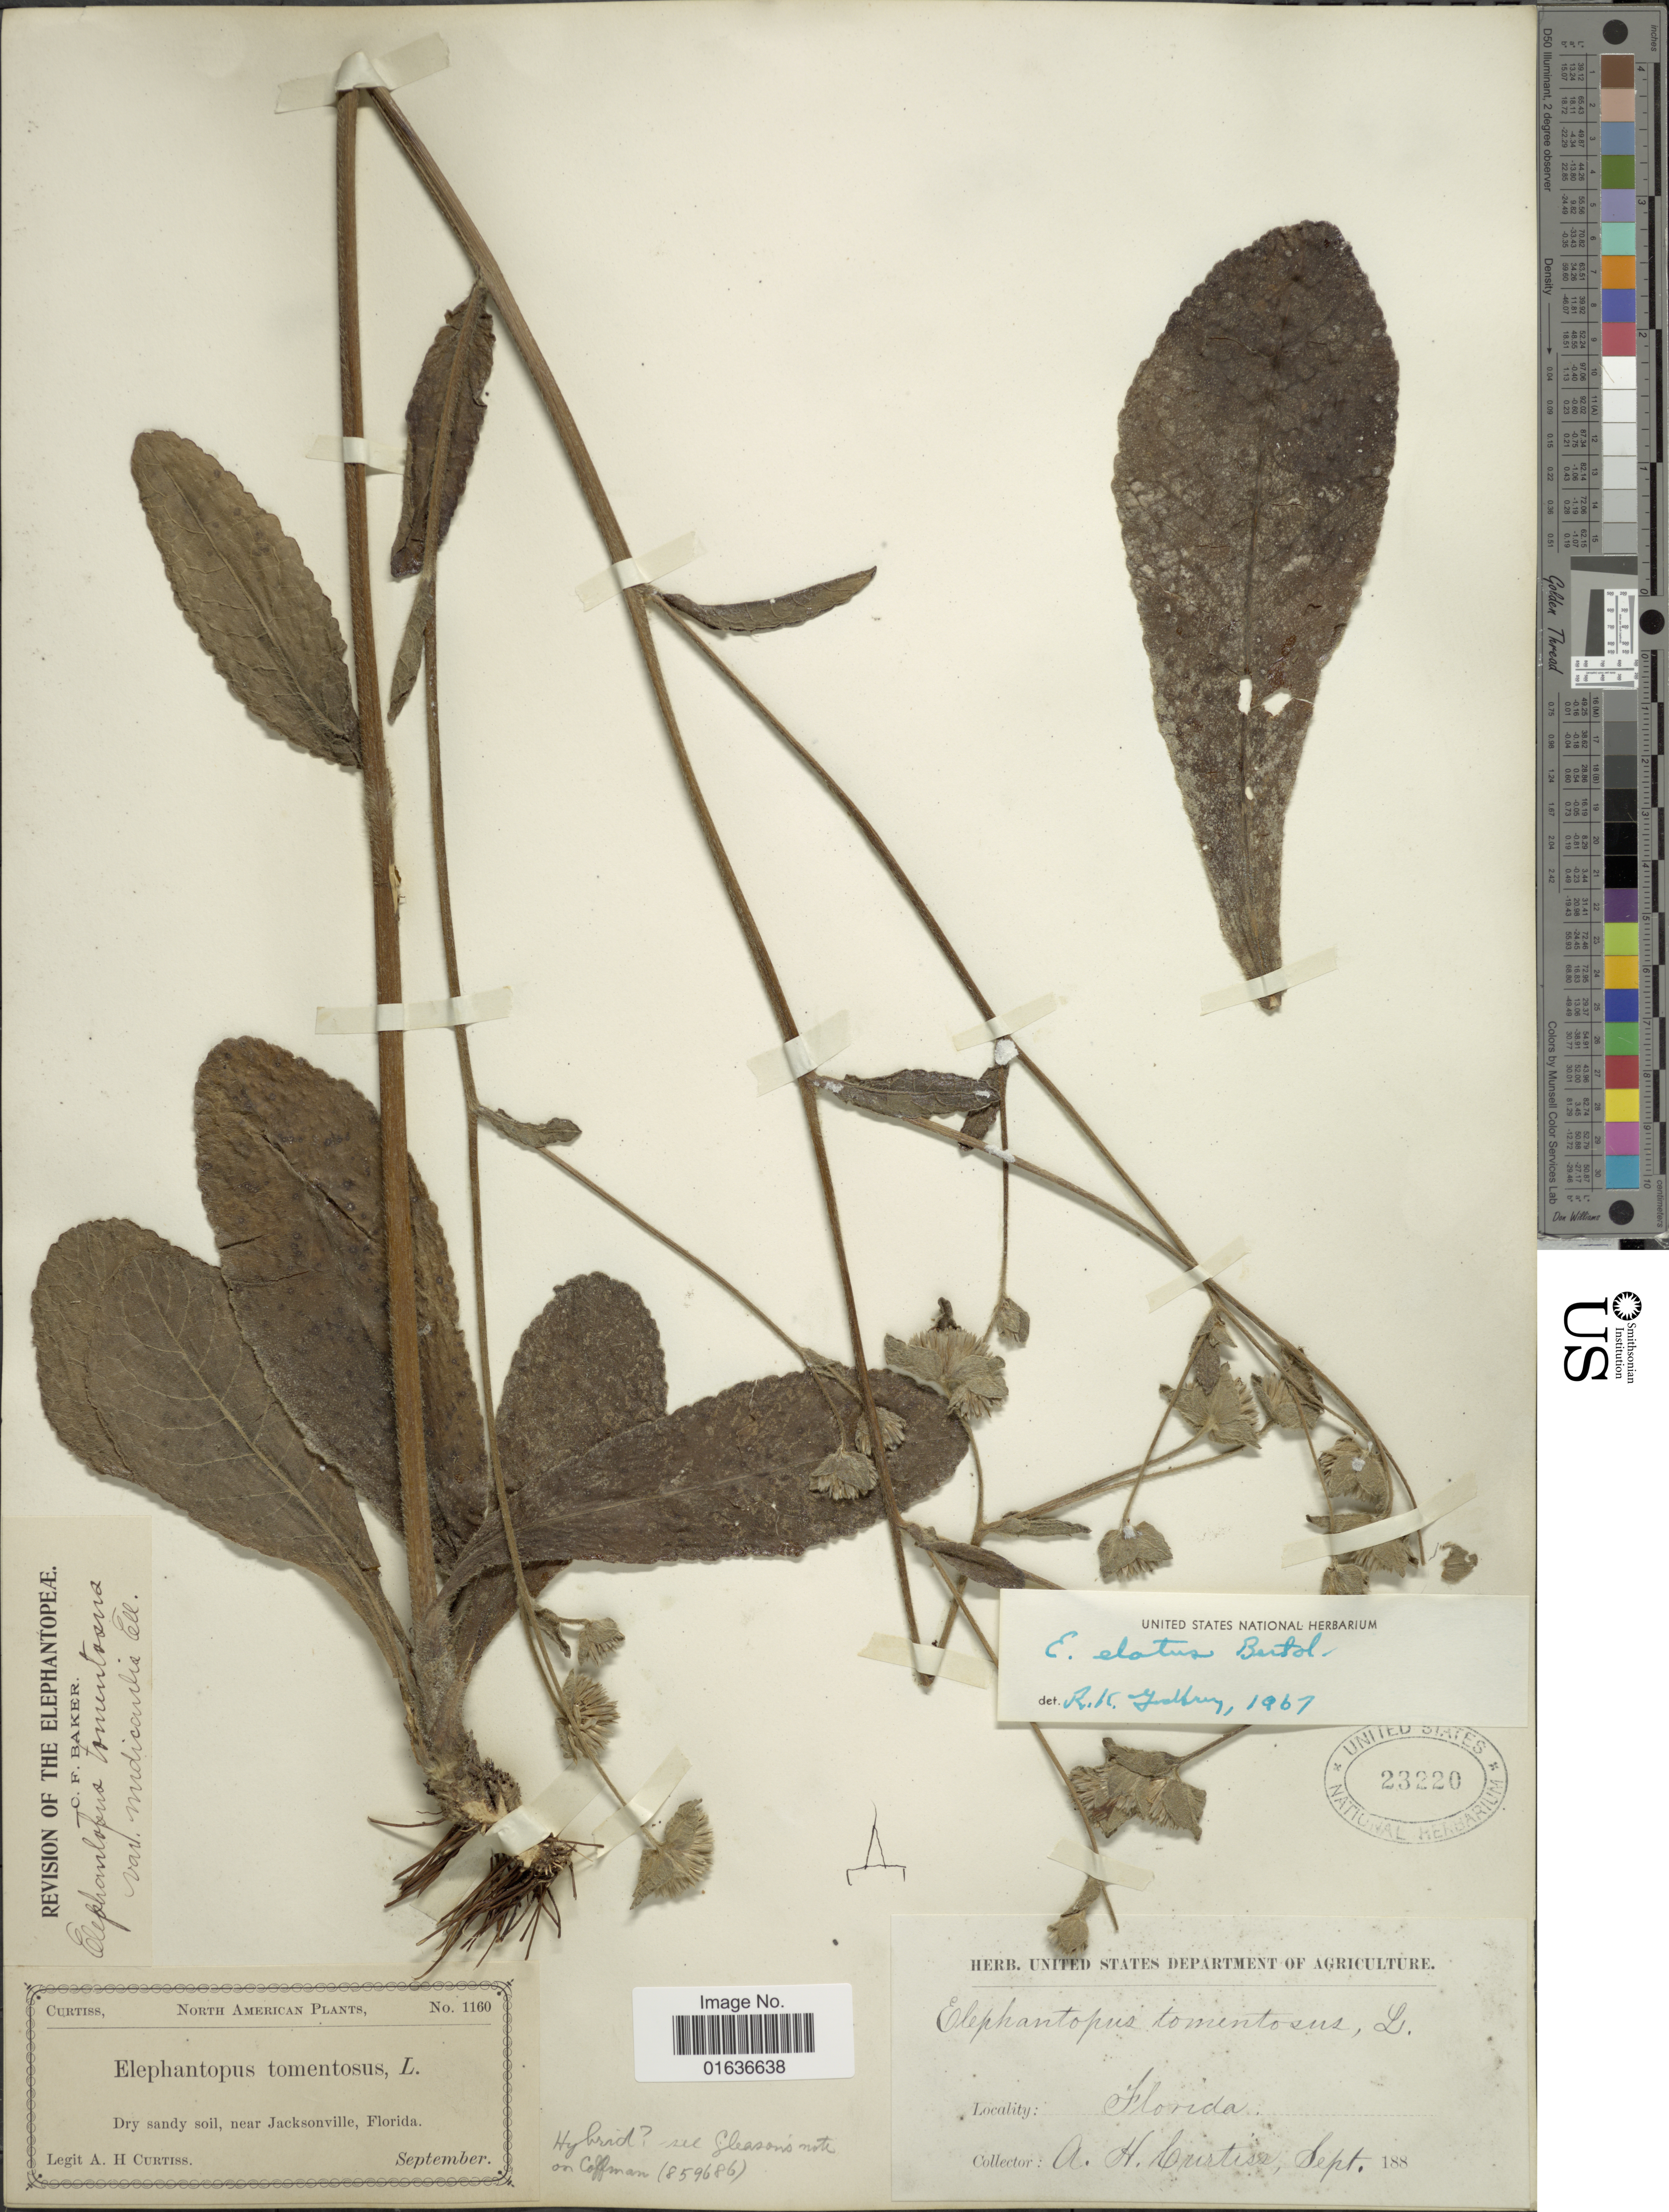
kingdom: Plantae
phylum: Tracheophyta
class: Magnoliopsida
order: Asterales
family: Asteraceae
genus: Elephantopus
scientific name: Elephantopus elatus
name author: Bertol.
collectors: A. H. Curtiss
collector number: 1160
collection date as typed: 188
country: United States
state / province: Florida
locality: Dry sandy soil, near Jacksonville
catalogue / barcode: US 23220